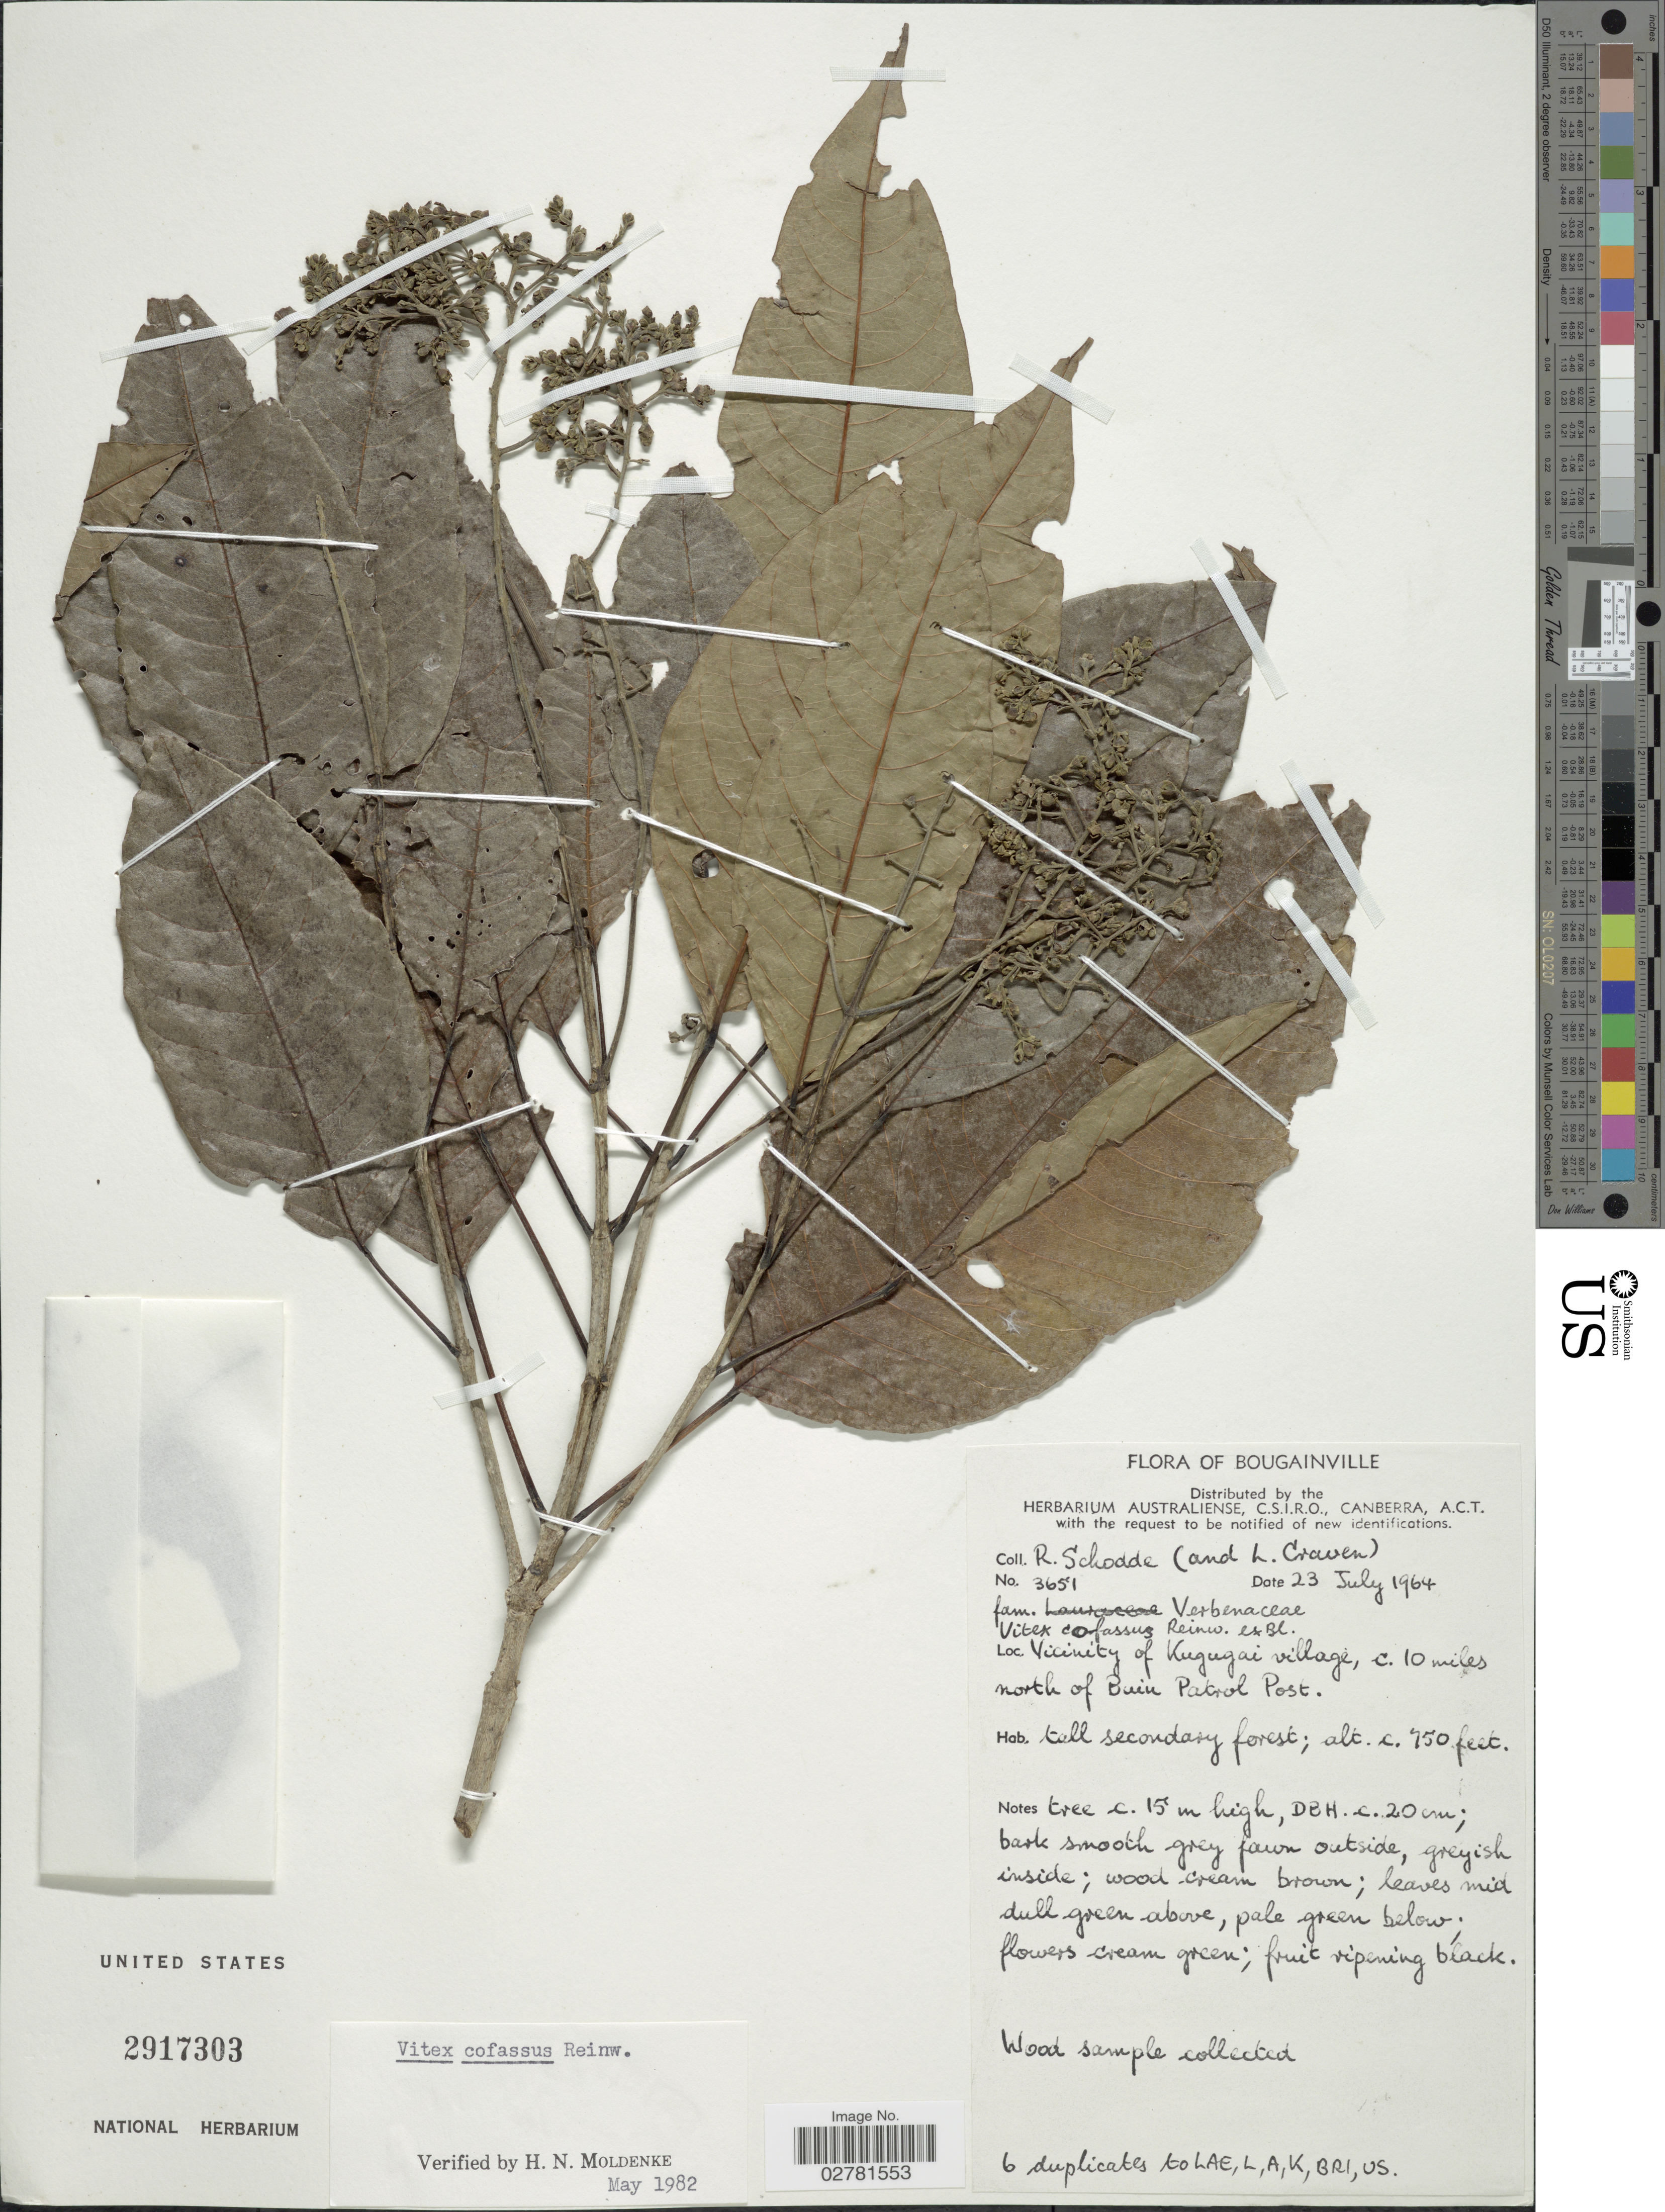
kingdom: Plantae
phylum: Tracheophyta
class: Magnoliopsida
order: Lamiales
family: Lamiaceae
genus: Vitex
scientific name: Vitex cofassus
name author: Reinw. ex Blume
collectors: R. Schodde & L. A. Craven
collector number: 3651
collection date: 1964-07-23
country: Papua New Guinea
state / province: Bougainville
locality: Vicinity of Kugugai village, c. 10 miles north of Buin Patrol Post.0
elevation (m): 229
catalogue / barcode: US 2917303